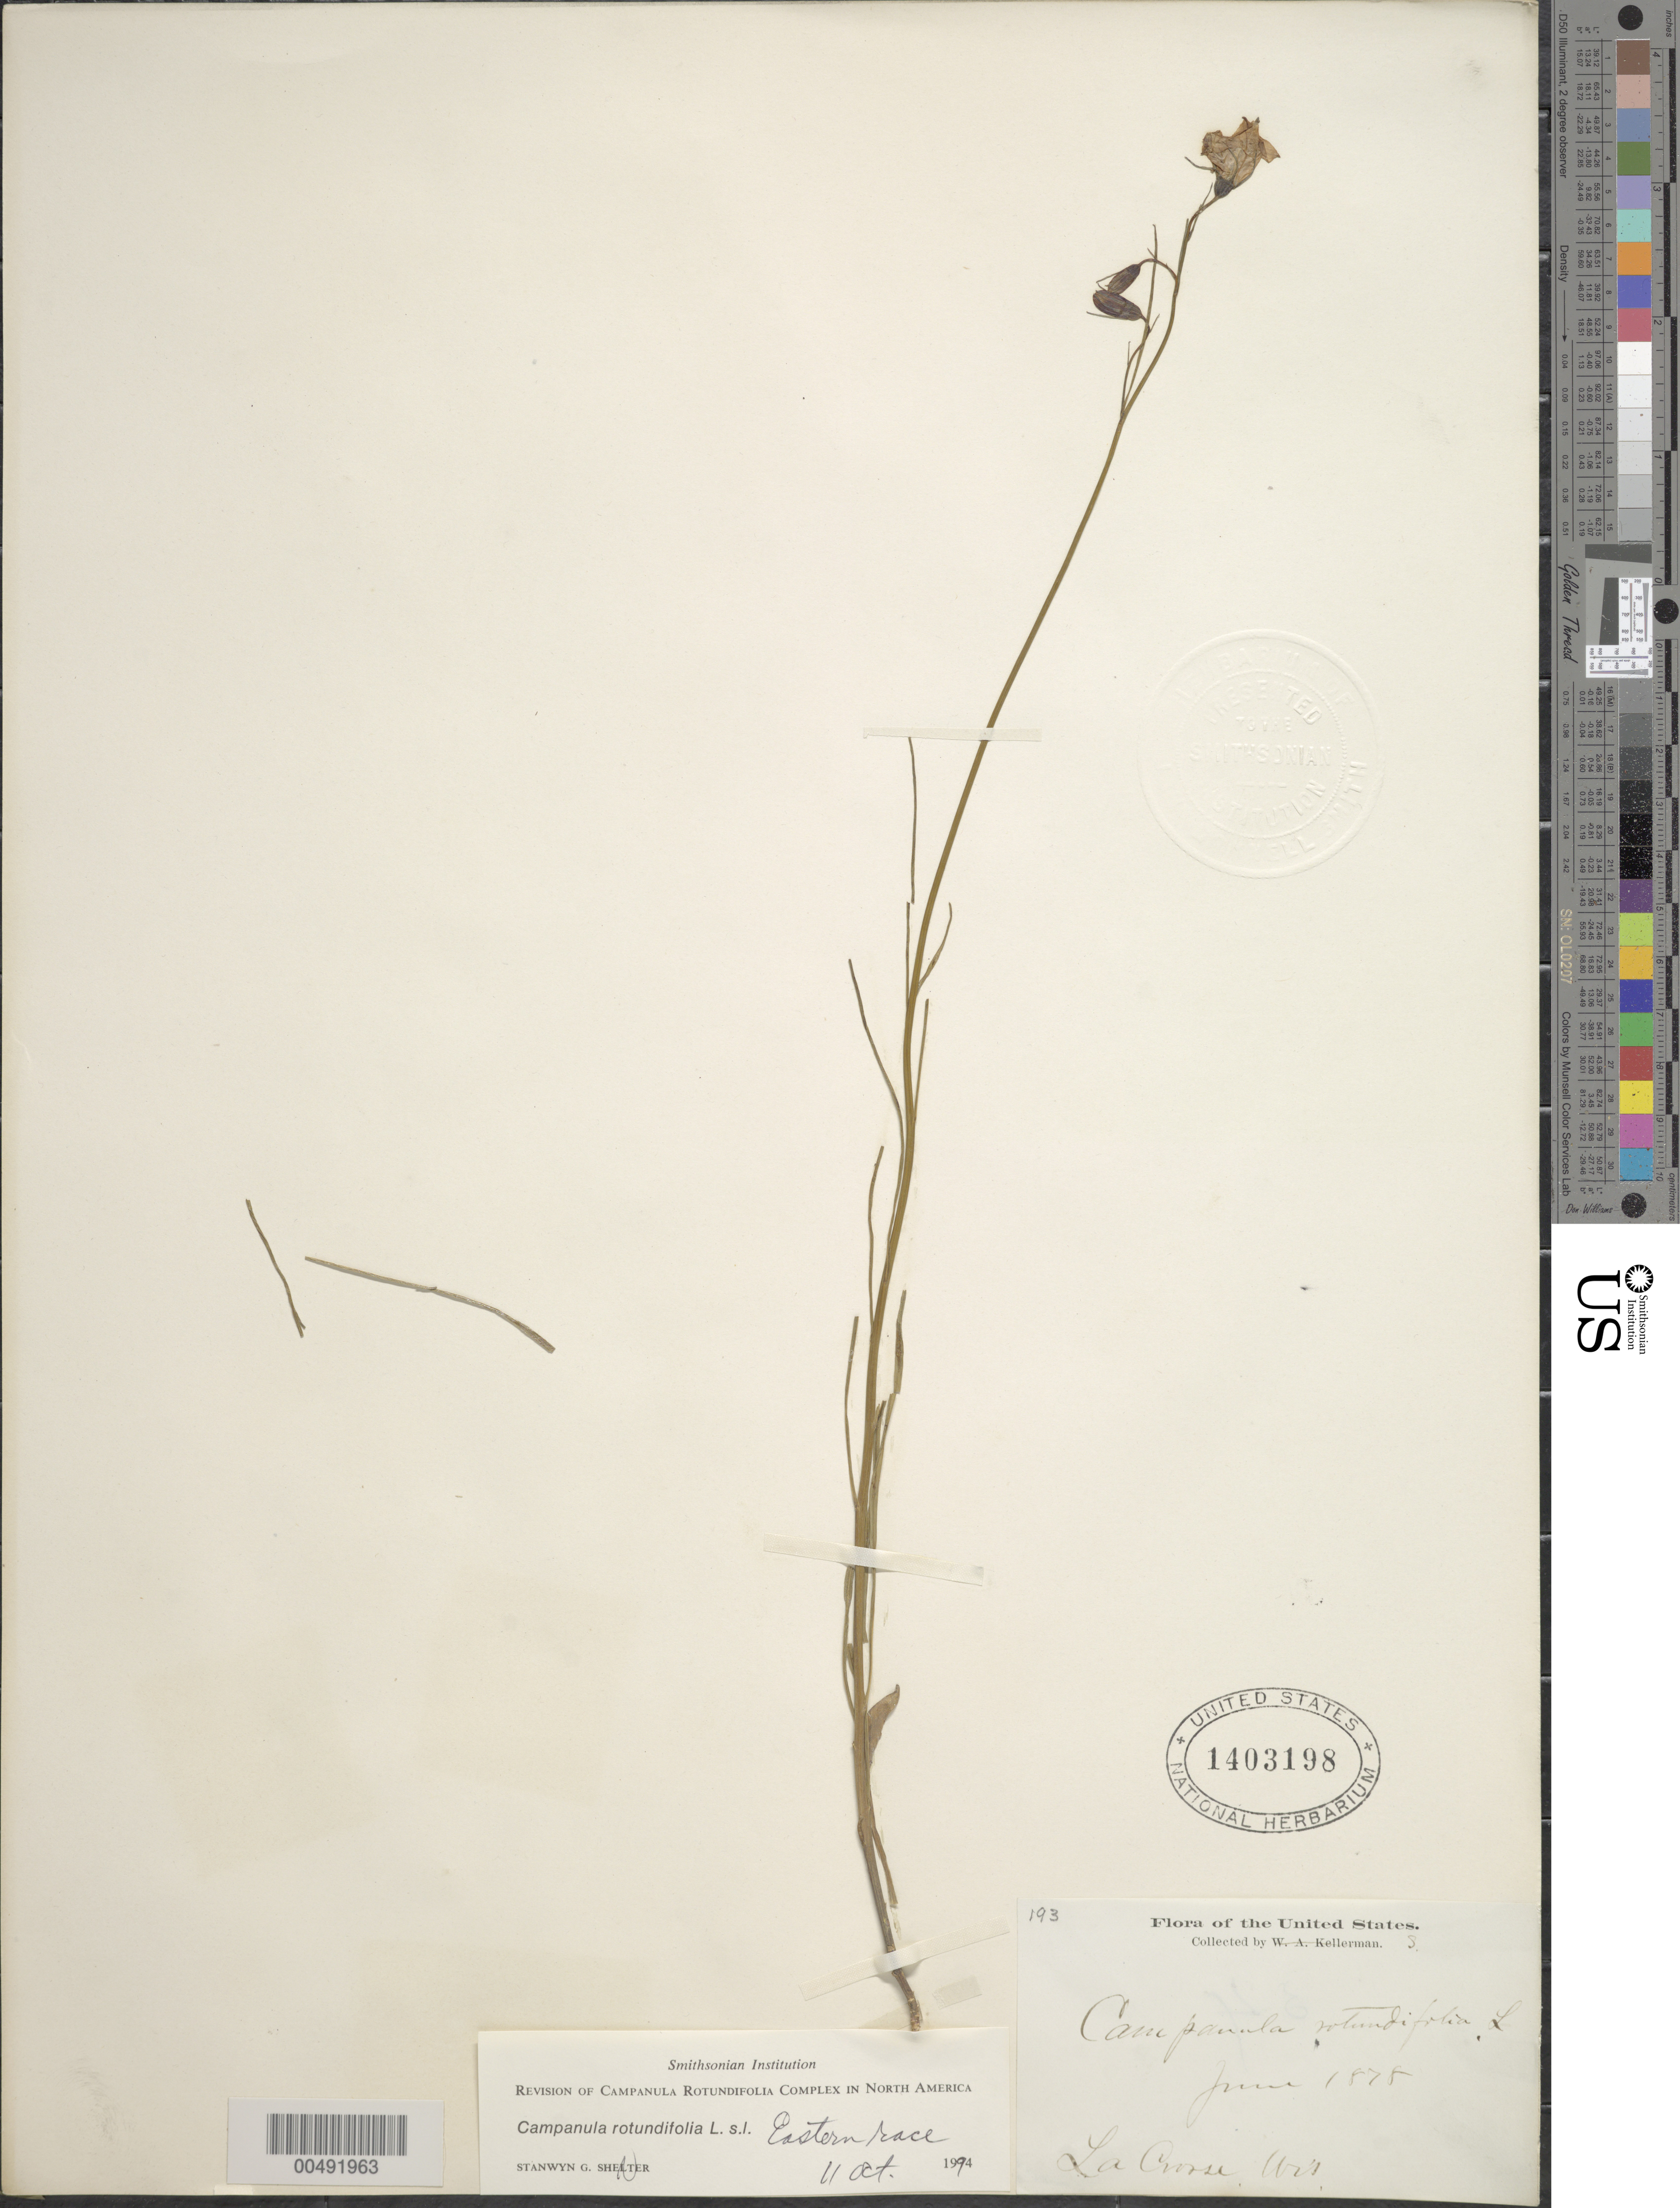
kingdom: Plantae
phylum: Tracheophyta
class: Magnoliopsida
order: Asterales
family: Campanulaceae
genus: Campanula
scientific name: Campanula rotundifolia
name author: L.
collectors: W. A. Kellerman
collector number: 193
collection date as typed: Jun 1878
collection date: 1878-06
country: United States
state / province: Wisconsin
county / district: La Crosse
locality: La Crosse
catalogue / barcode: US 1403198